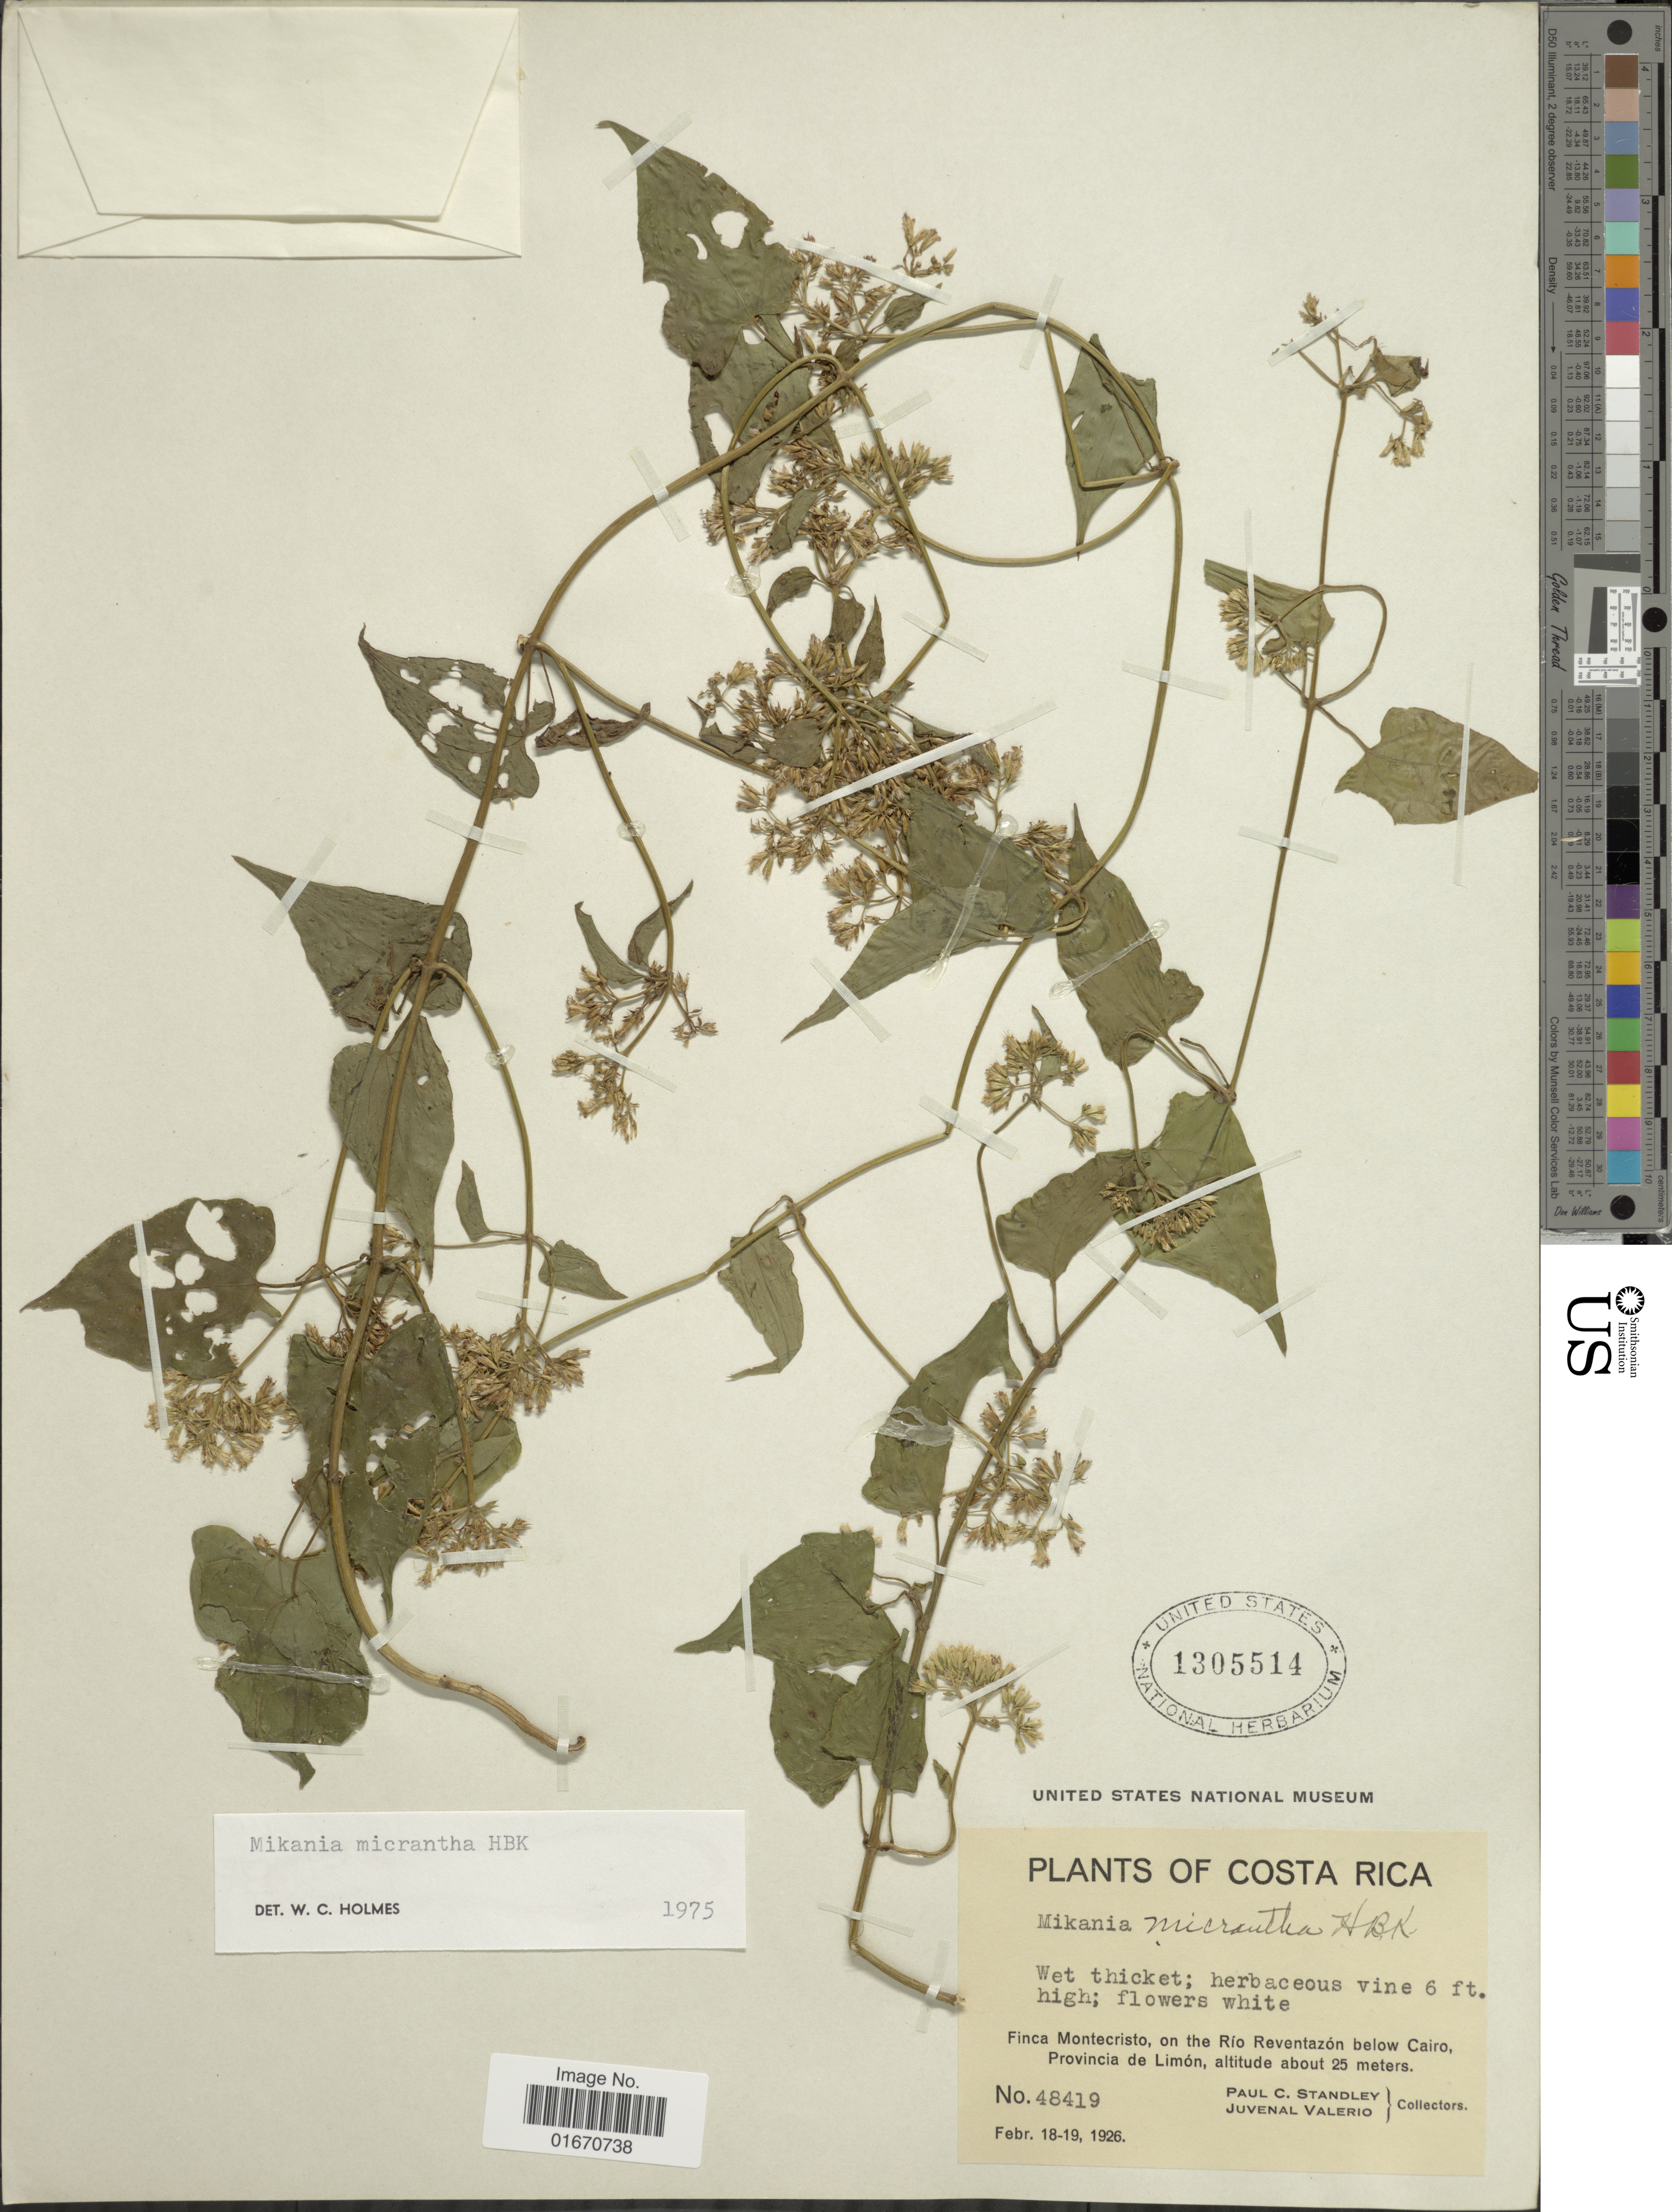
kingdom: Plantae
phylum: Tracheophyta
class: Magnoliopsida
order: Asterales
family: Asteraceae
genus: Mikania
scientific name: Mikania micrantha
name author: Kunth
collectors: P. C. Standley & J. Valerio R.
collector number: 48419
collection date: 1926-02-18/1926-02-19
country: Costa Rica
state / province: Limón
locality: Finca Montecristo, on the Reventazon below Cairo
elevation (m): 25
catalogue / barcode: US 1305514